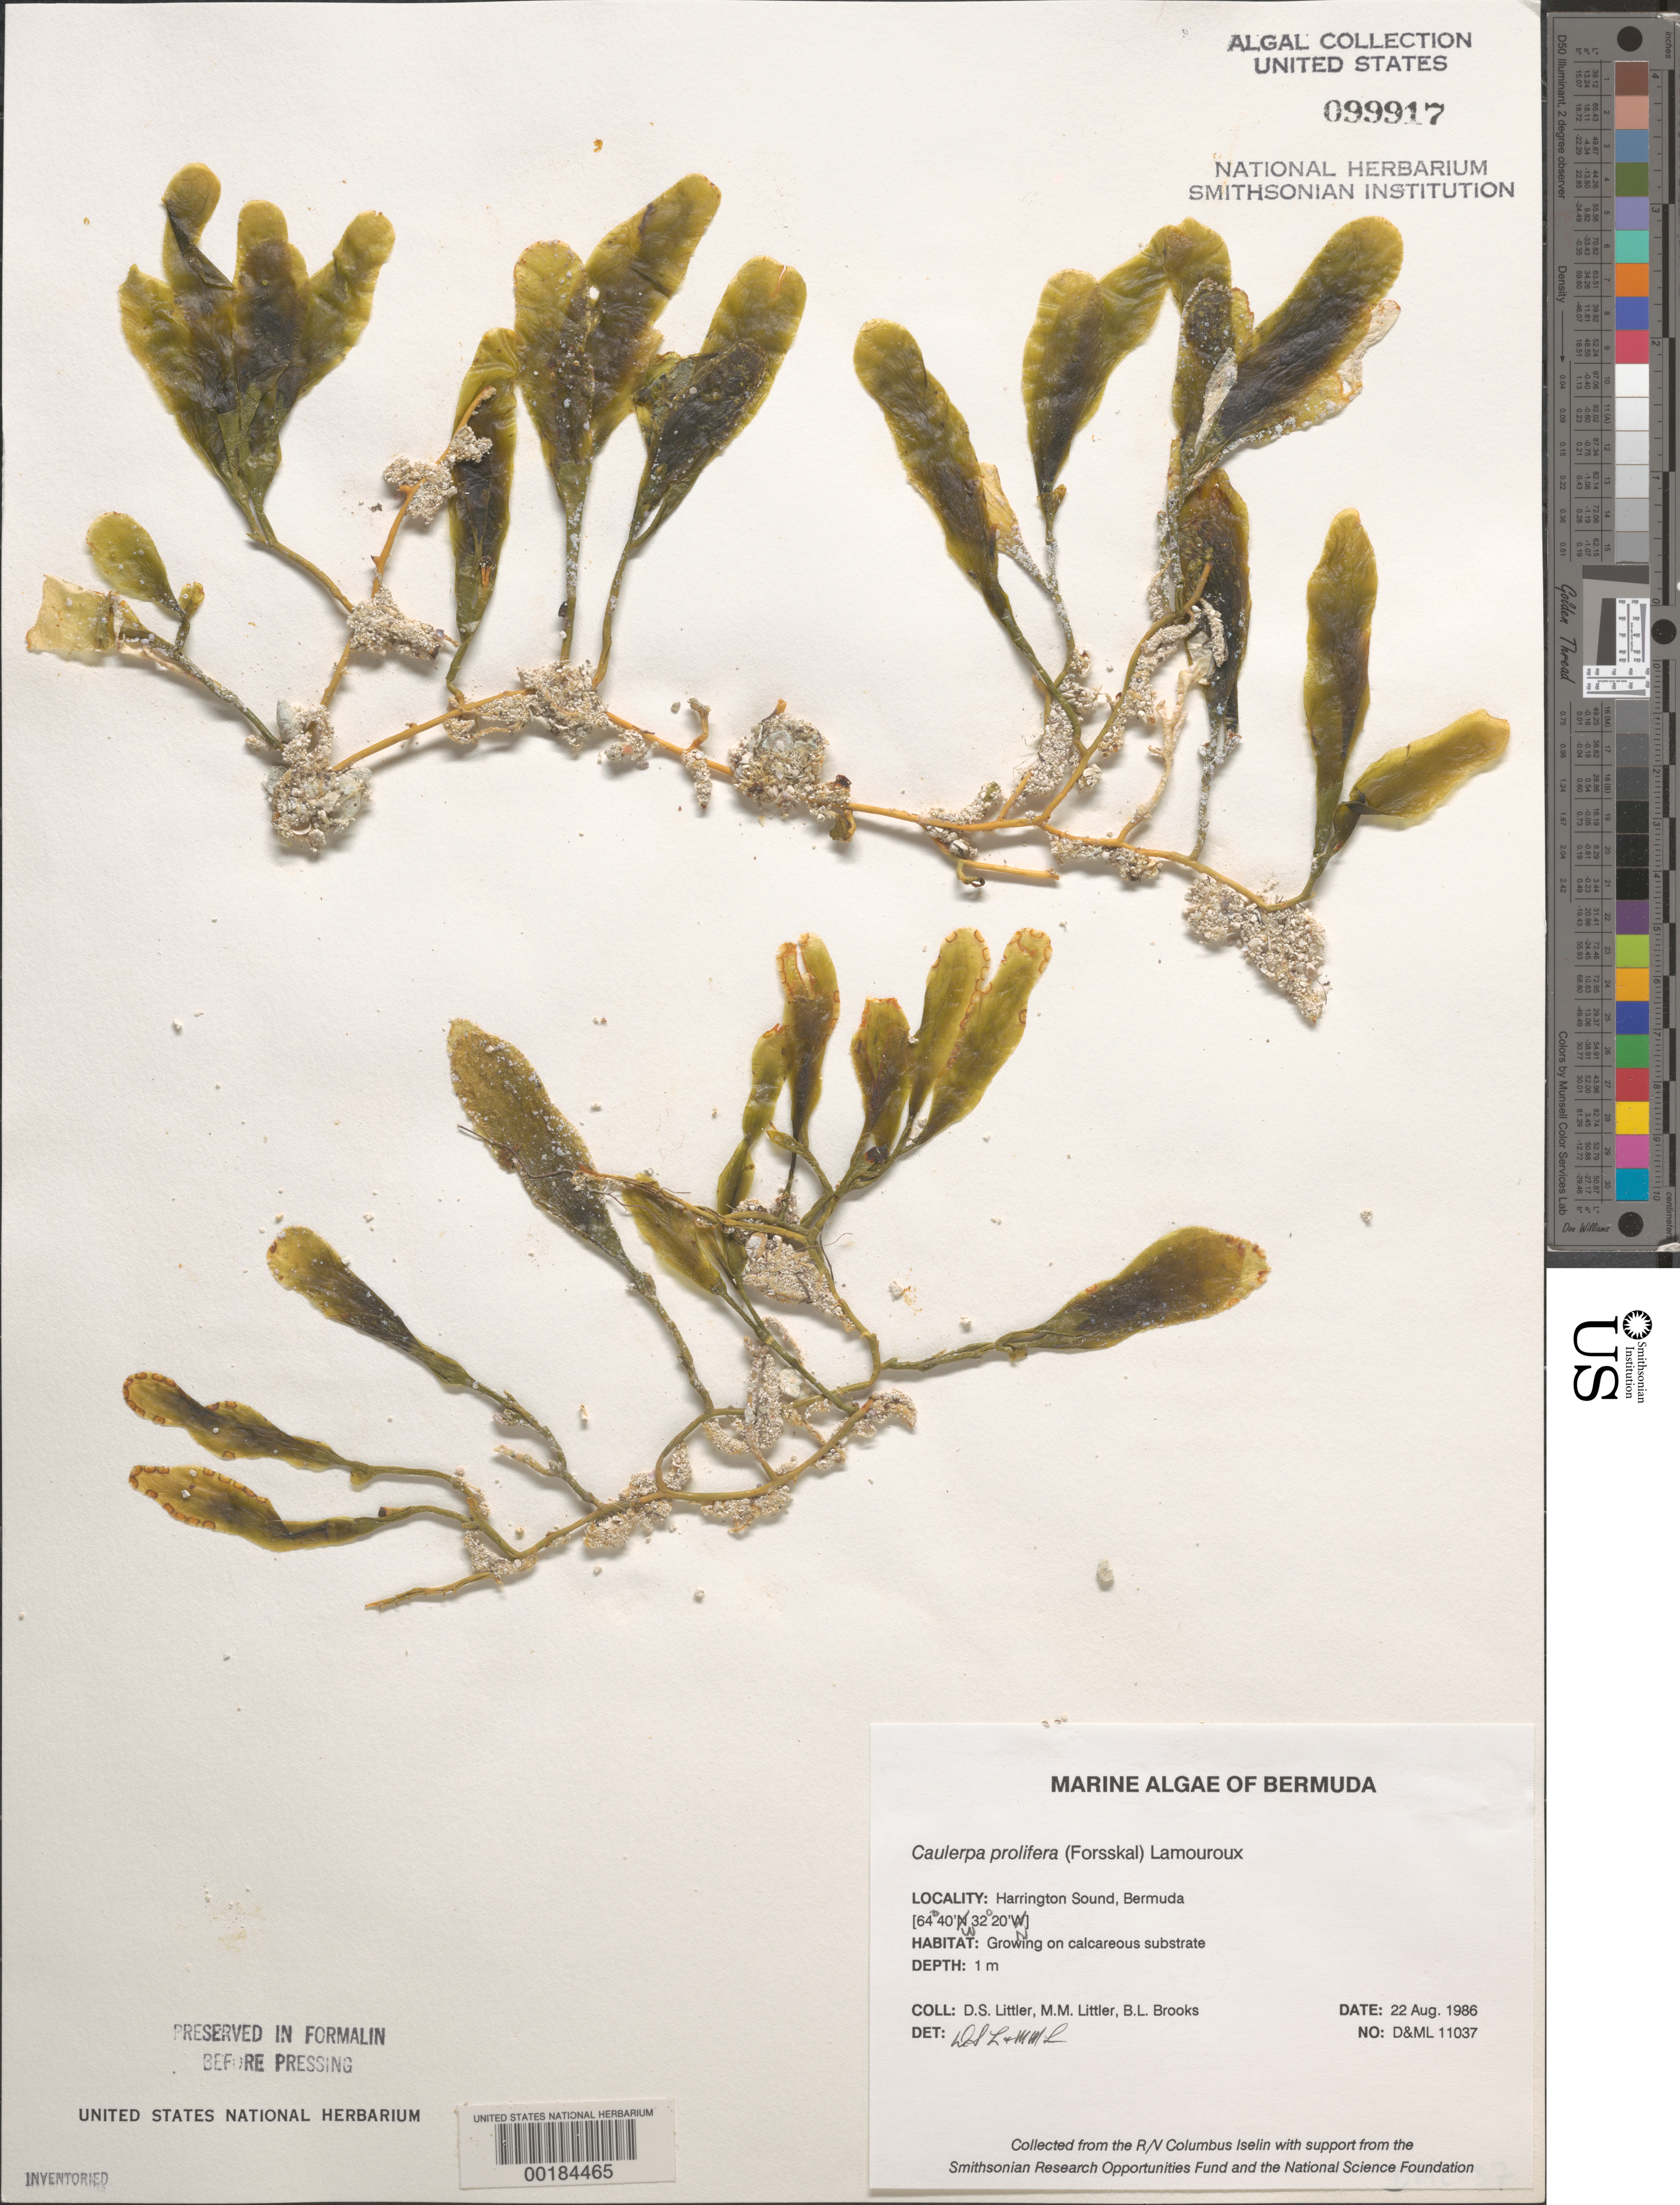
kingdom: Plantae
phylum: Chlorophyta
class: Ulvophyceae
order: Bryopsidales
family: Caulerpaceae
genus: Caulerpa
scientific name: Caulerpa prolifera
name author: (Forssk.) J.V.Lamouroux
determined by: Littler, D. S.; Littler, M. M.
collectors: D. S. Littler, M. M. Littler & B. Brooks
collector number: D&ML 11037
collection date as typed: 22 Aug 1986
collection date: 1986-08-22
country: Bermuda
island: Bermuda Island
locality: Harrington Sound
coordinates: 32 20' N, 64 40' W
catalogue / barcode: US 99917